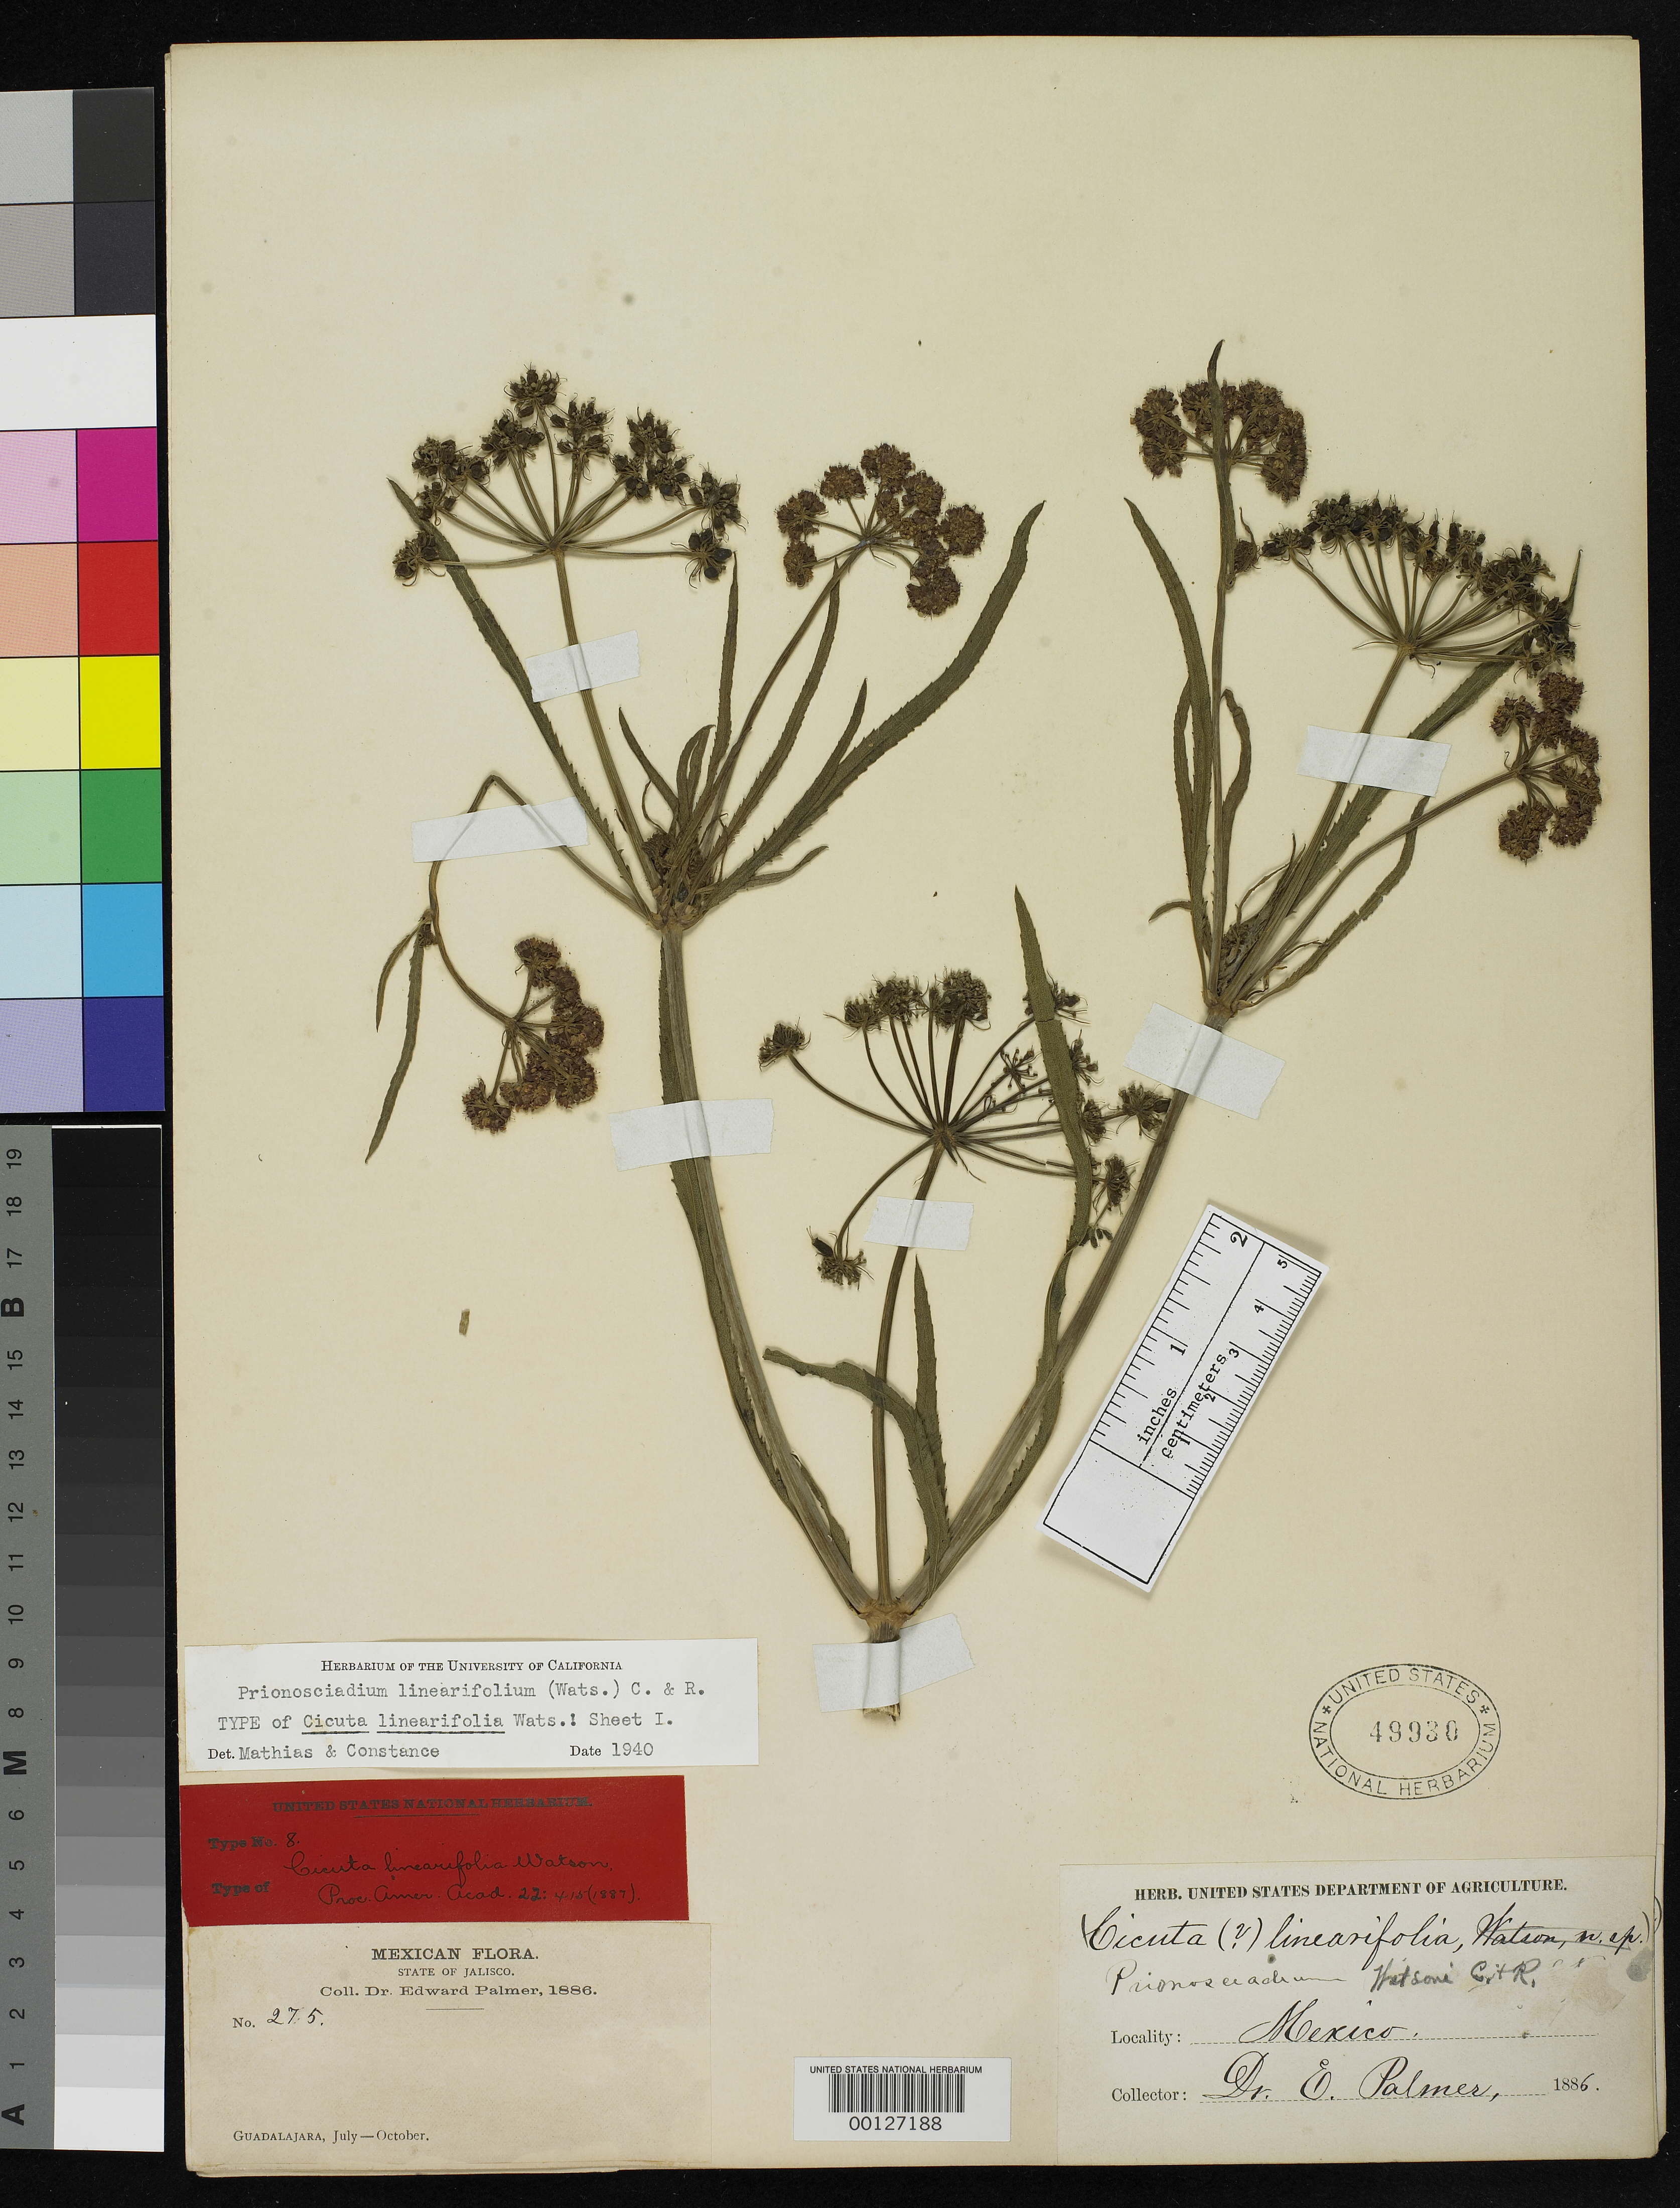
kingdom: Plantae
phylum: Tracheophyta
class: Magnoliopsida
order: Apiales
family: Apiaceae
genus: Cicuta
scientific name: Cicuta linearifolia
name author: S. Watson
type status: Holotype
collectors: E. Palmer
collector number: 275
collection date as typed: Aug 1886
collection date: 1886-08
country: Mexico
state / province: Jalisco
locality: Guadalajara.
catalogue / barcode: US 49930